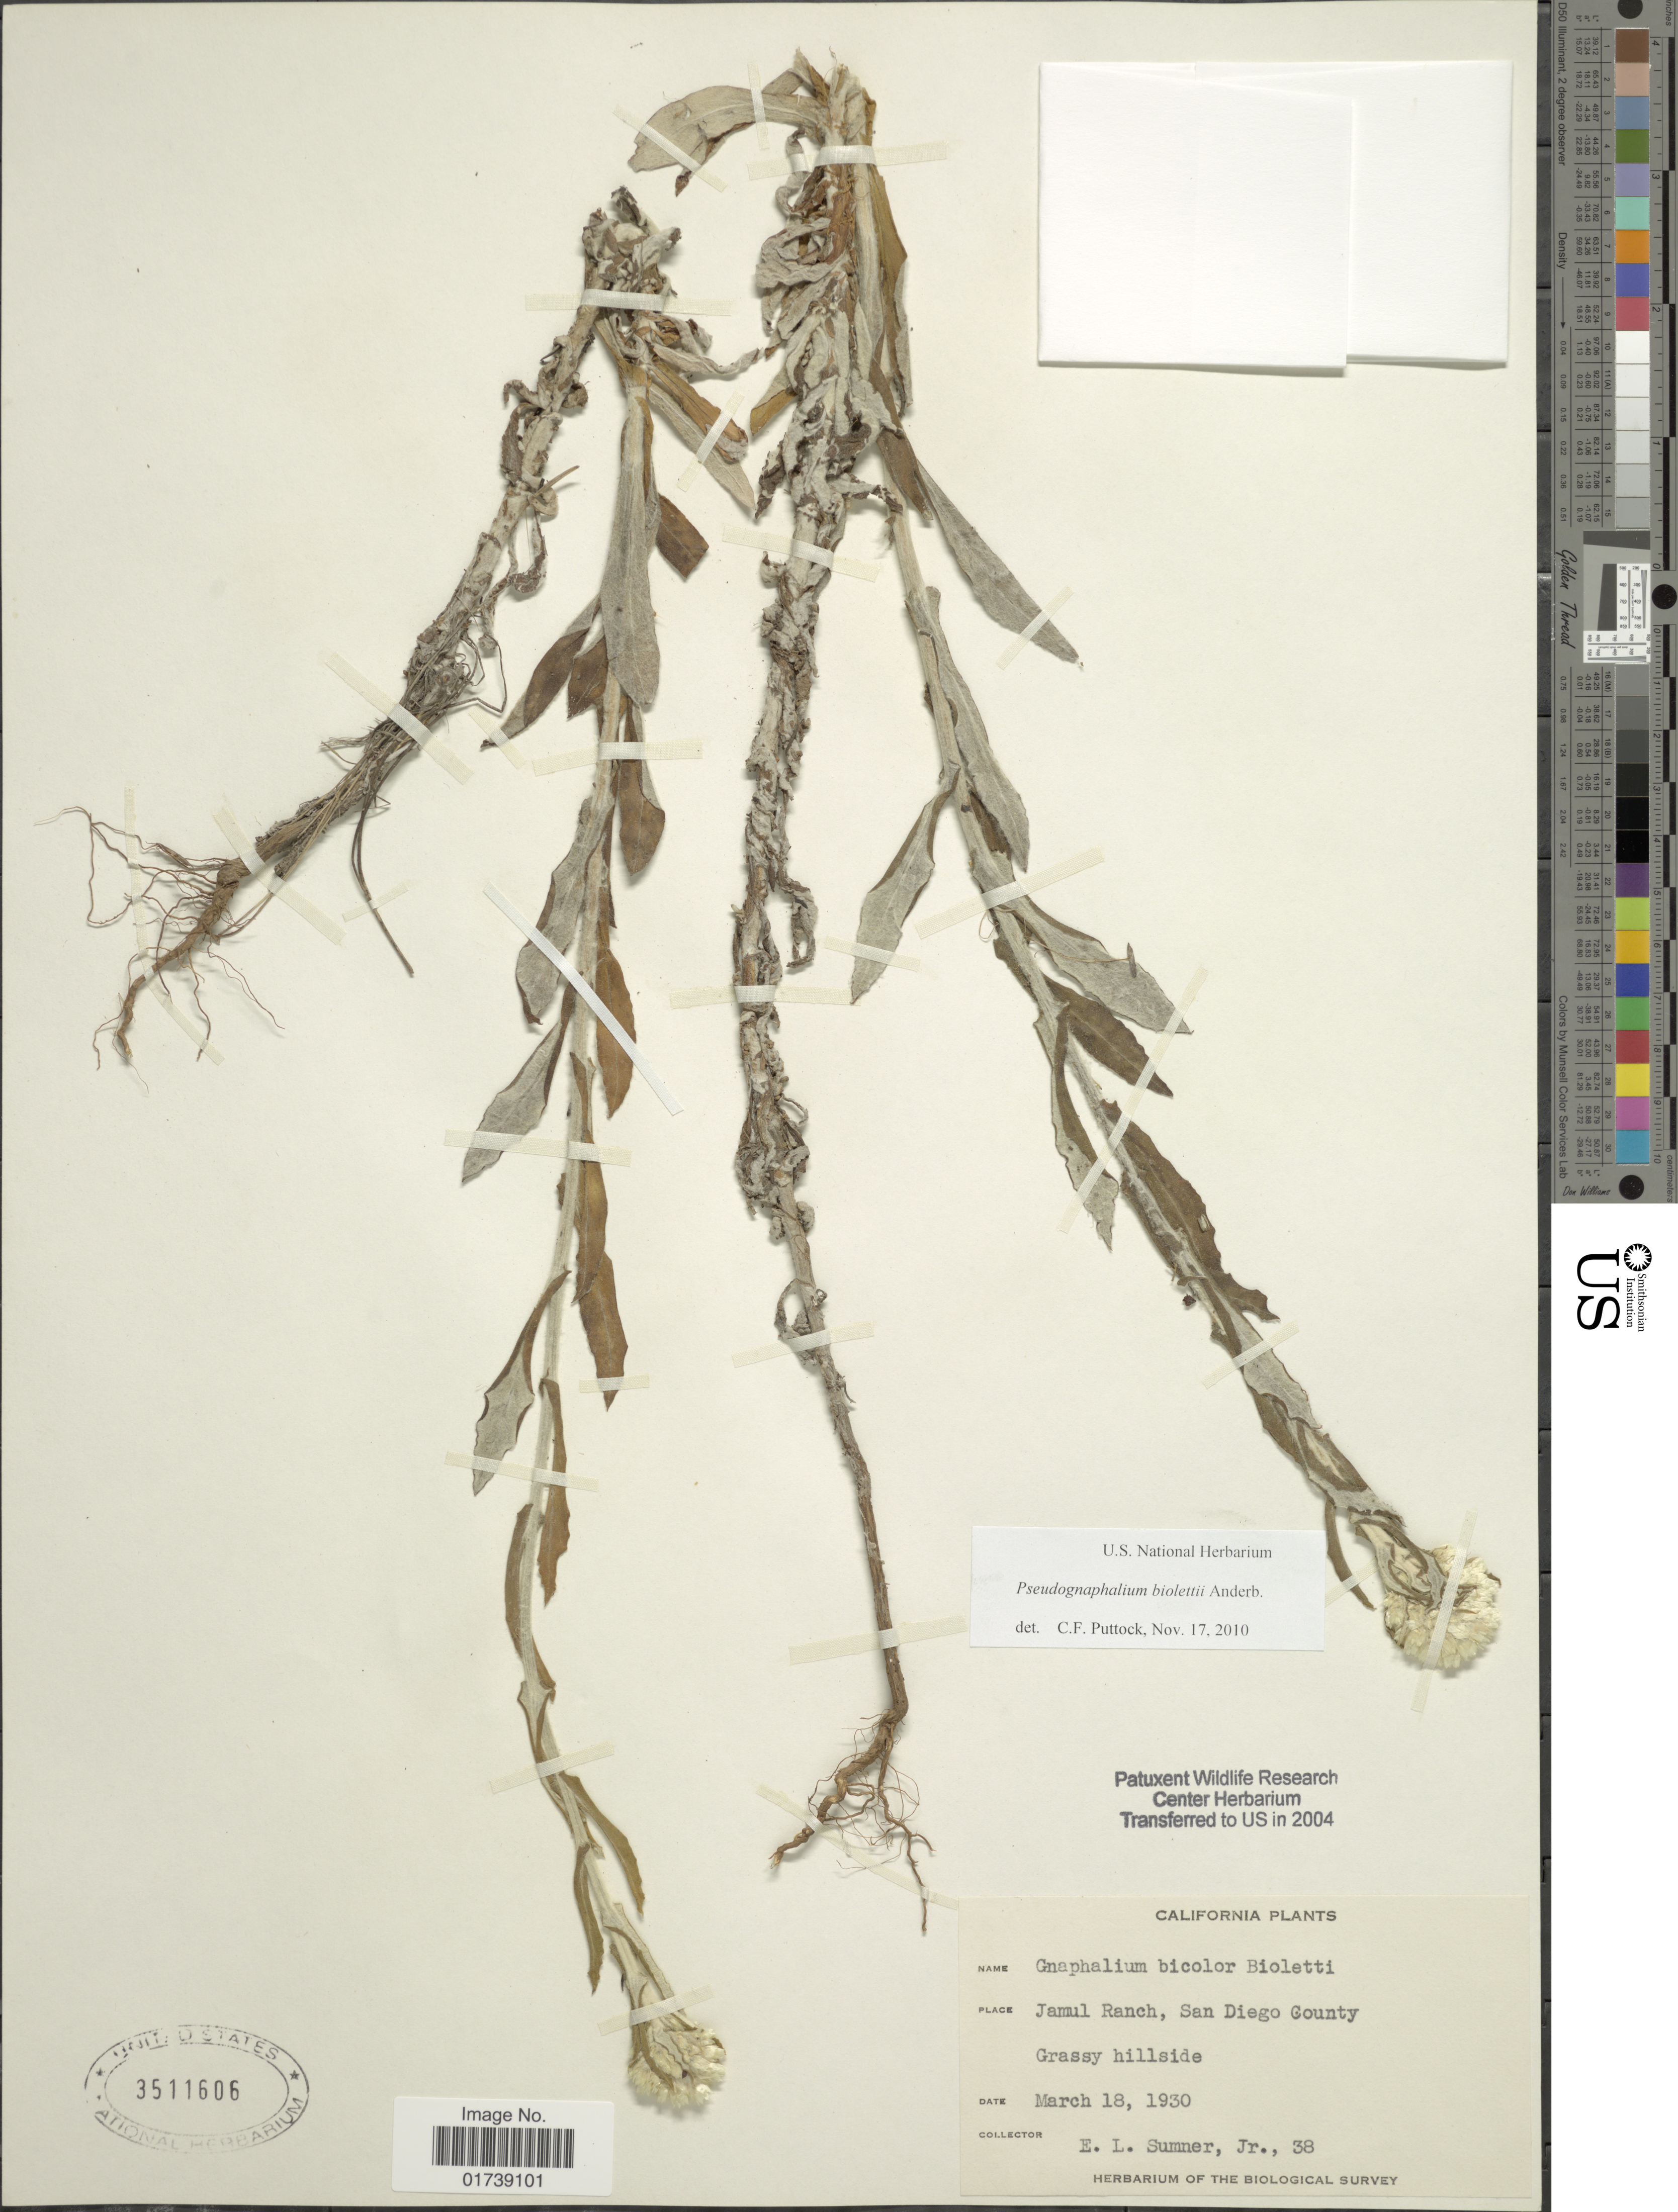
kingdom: Plantae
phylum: Tracheophyta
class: Magnoliopsida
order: Asterales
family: Asteraceae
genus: Pseudognaphalium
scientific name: Pseudognaphalium biolettii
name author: Anderb.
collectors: E. Sumner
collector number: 38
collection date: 1930-03-18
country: United States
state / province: California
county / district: San Diego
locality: Jamil Ranch, San Diego County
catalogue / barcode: US 3511606